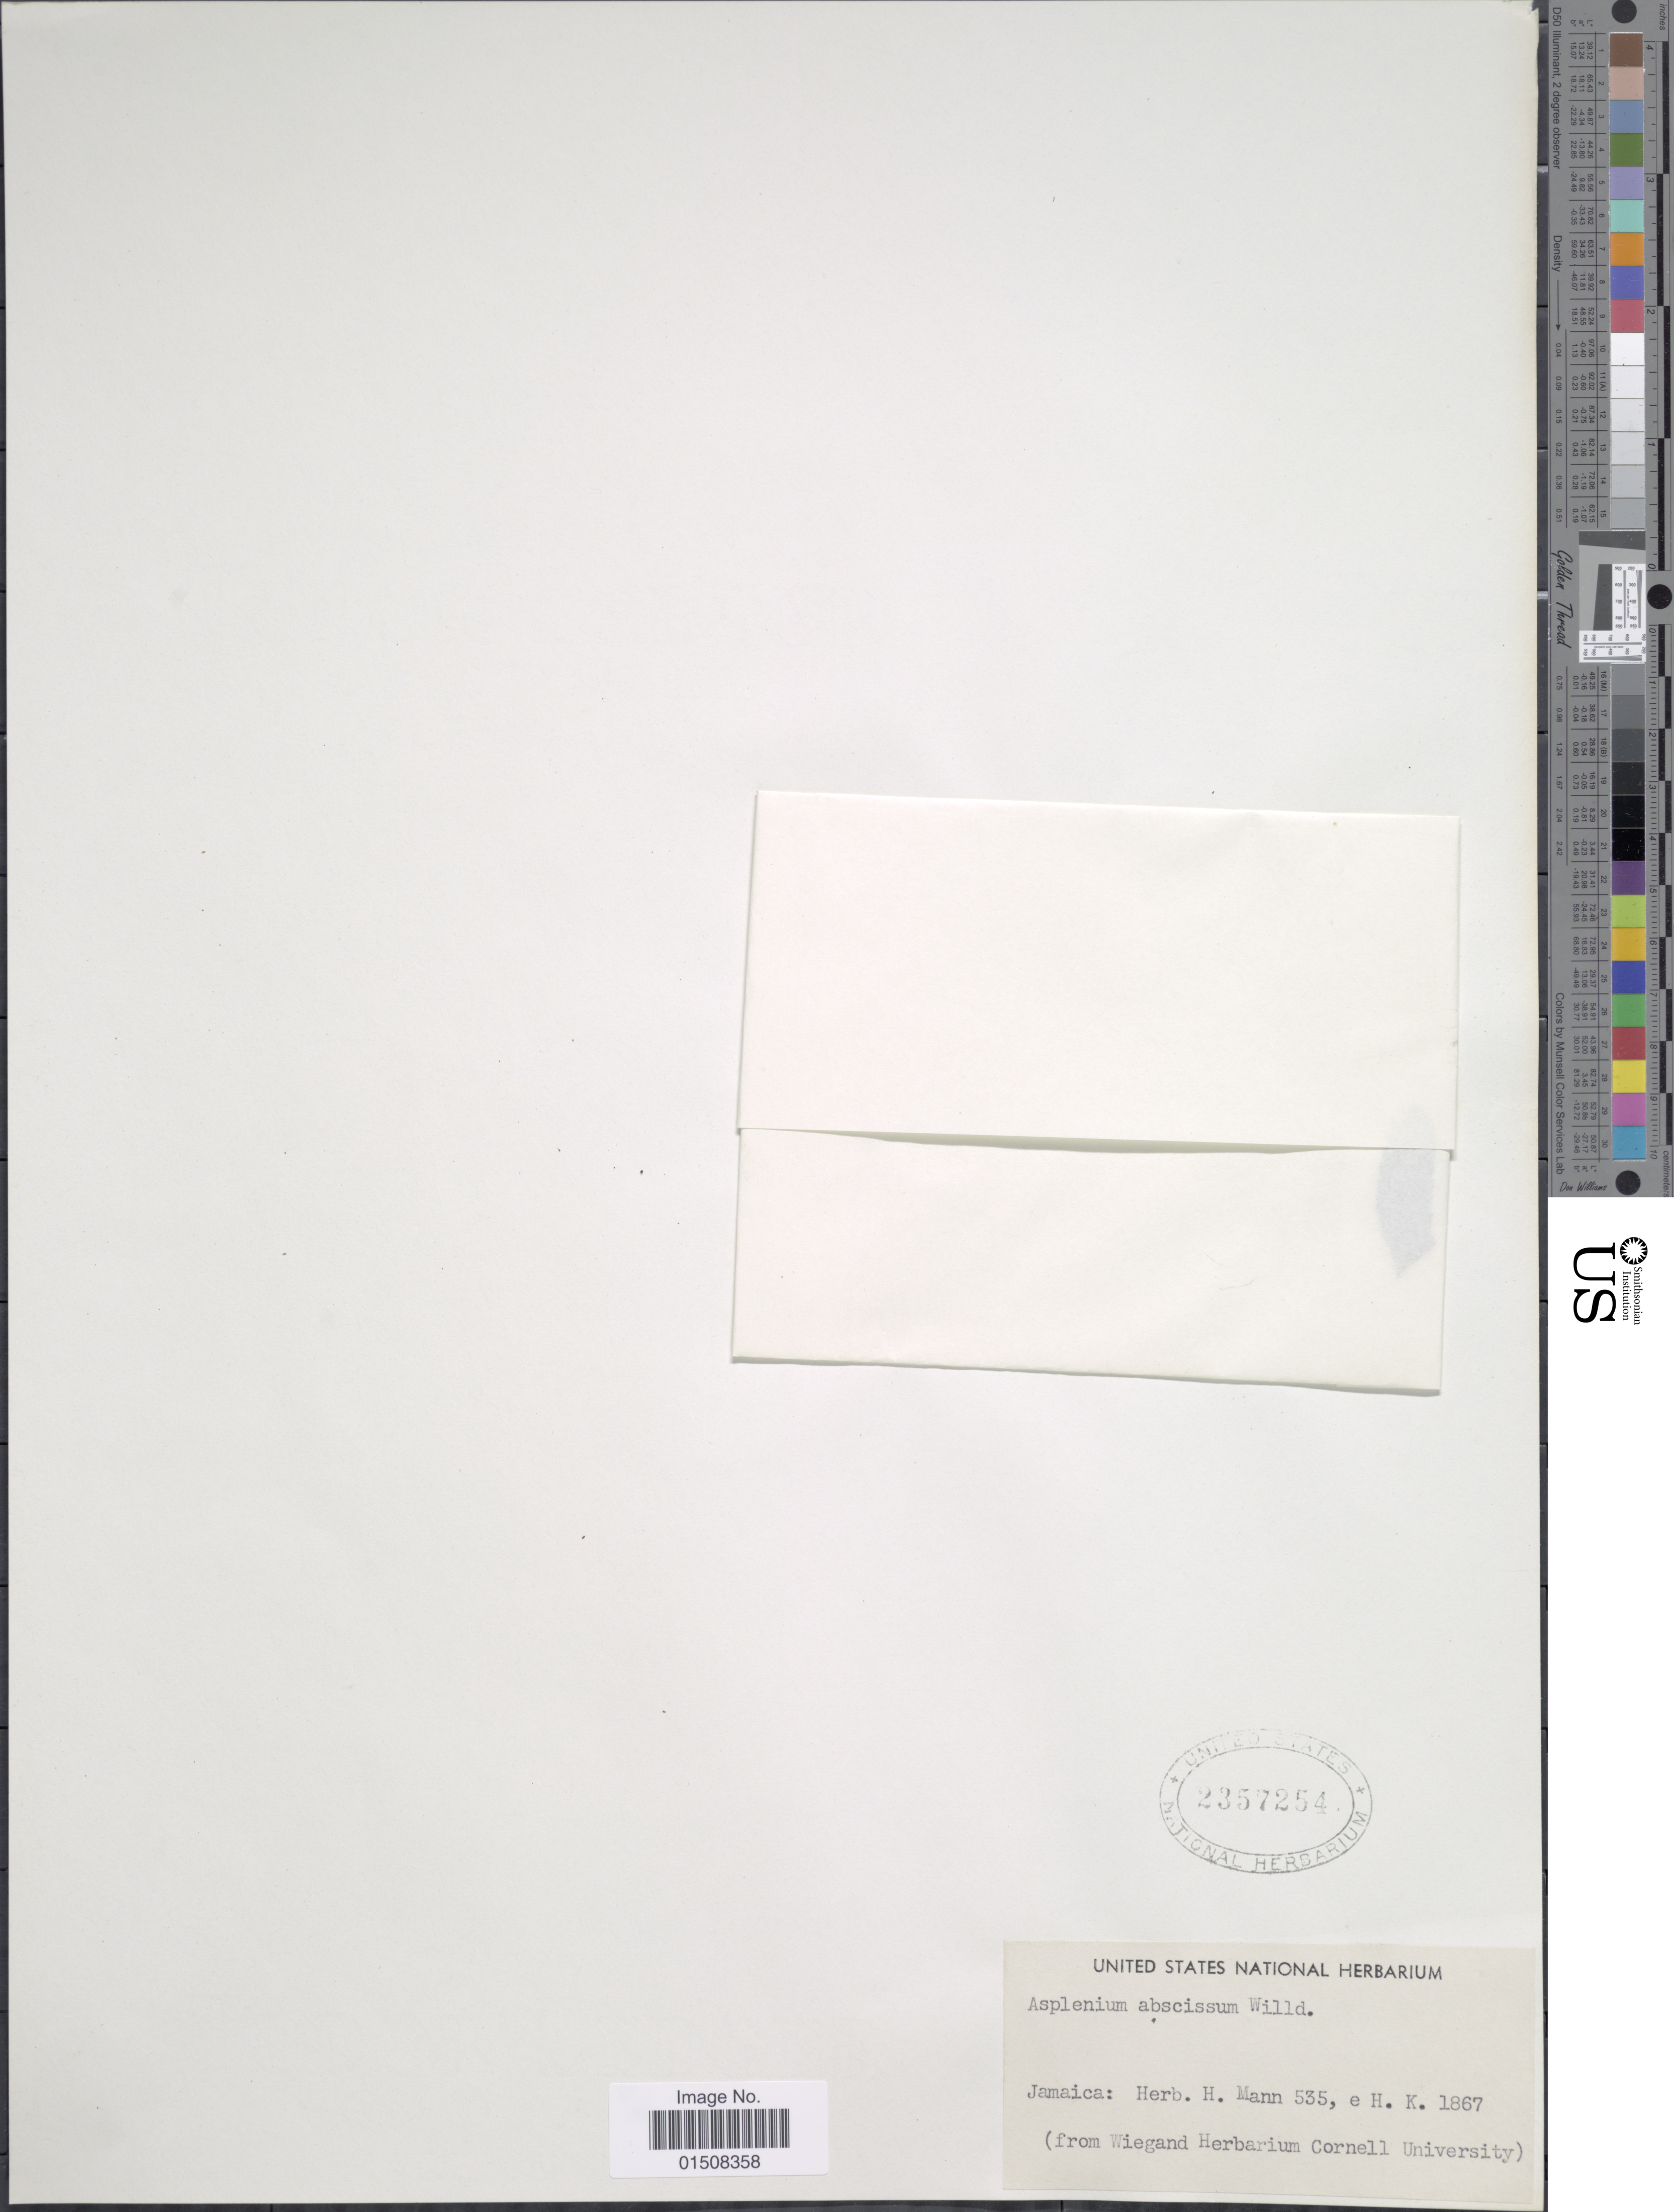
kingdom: Plantae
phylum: Tracheophyta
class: Polypodiopsida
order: Polypodiales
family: Aspleniaceae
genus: Asplenium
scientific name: Asplenium abscissum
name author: Willd.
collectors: H. Mann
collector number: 535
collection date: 1867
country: Jamaica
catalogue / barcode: US 2357254